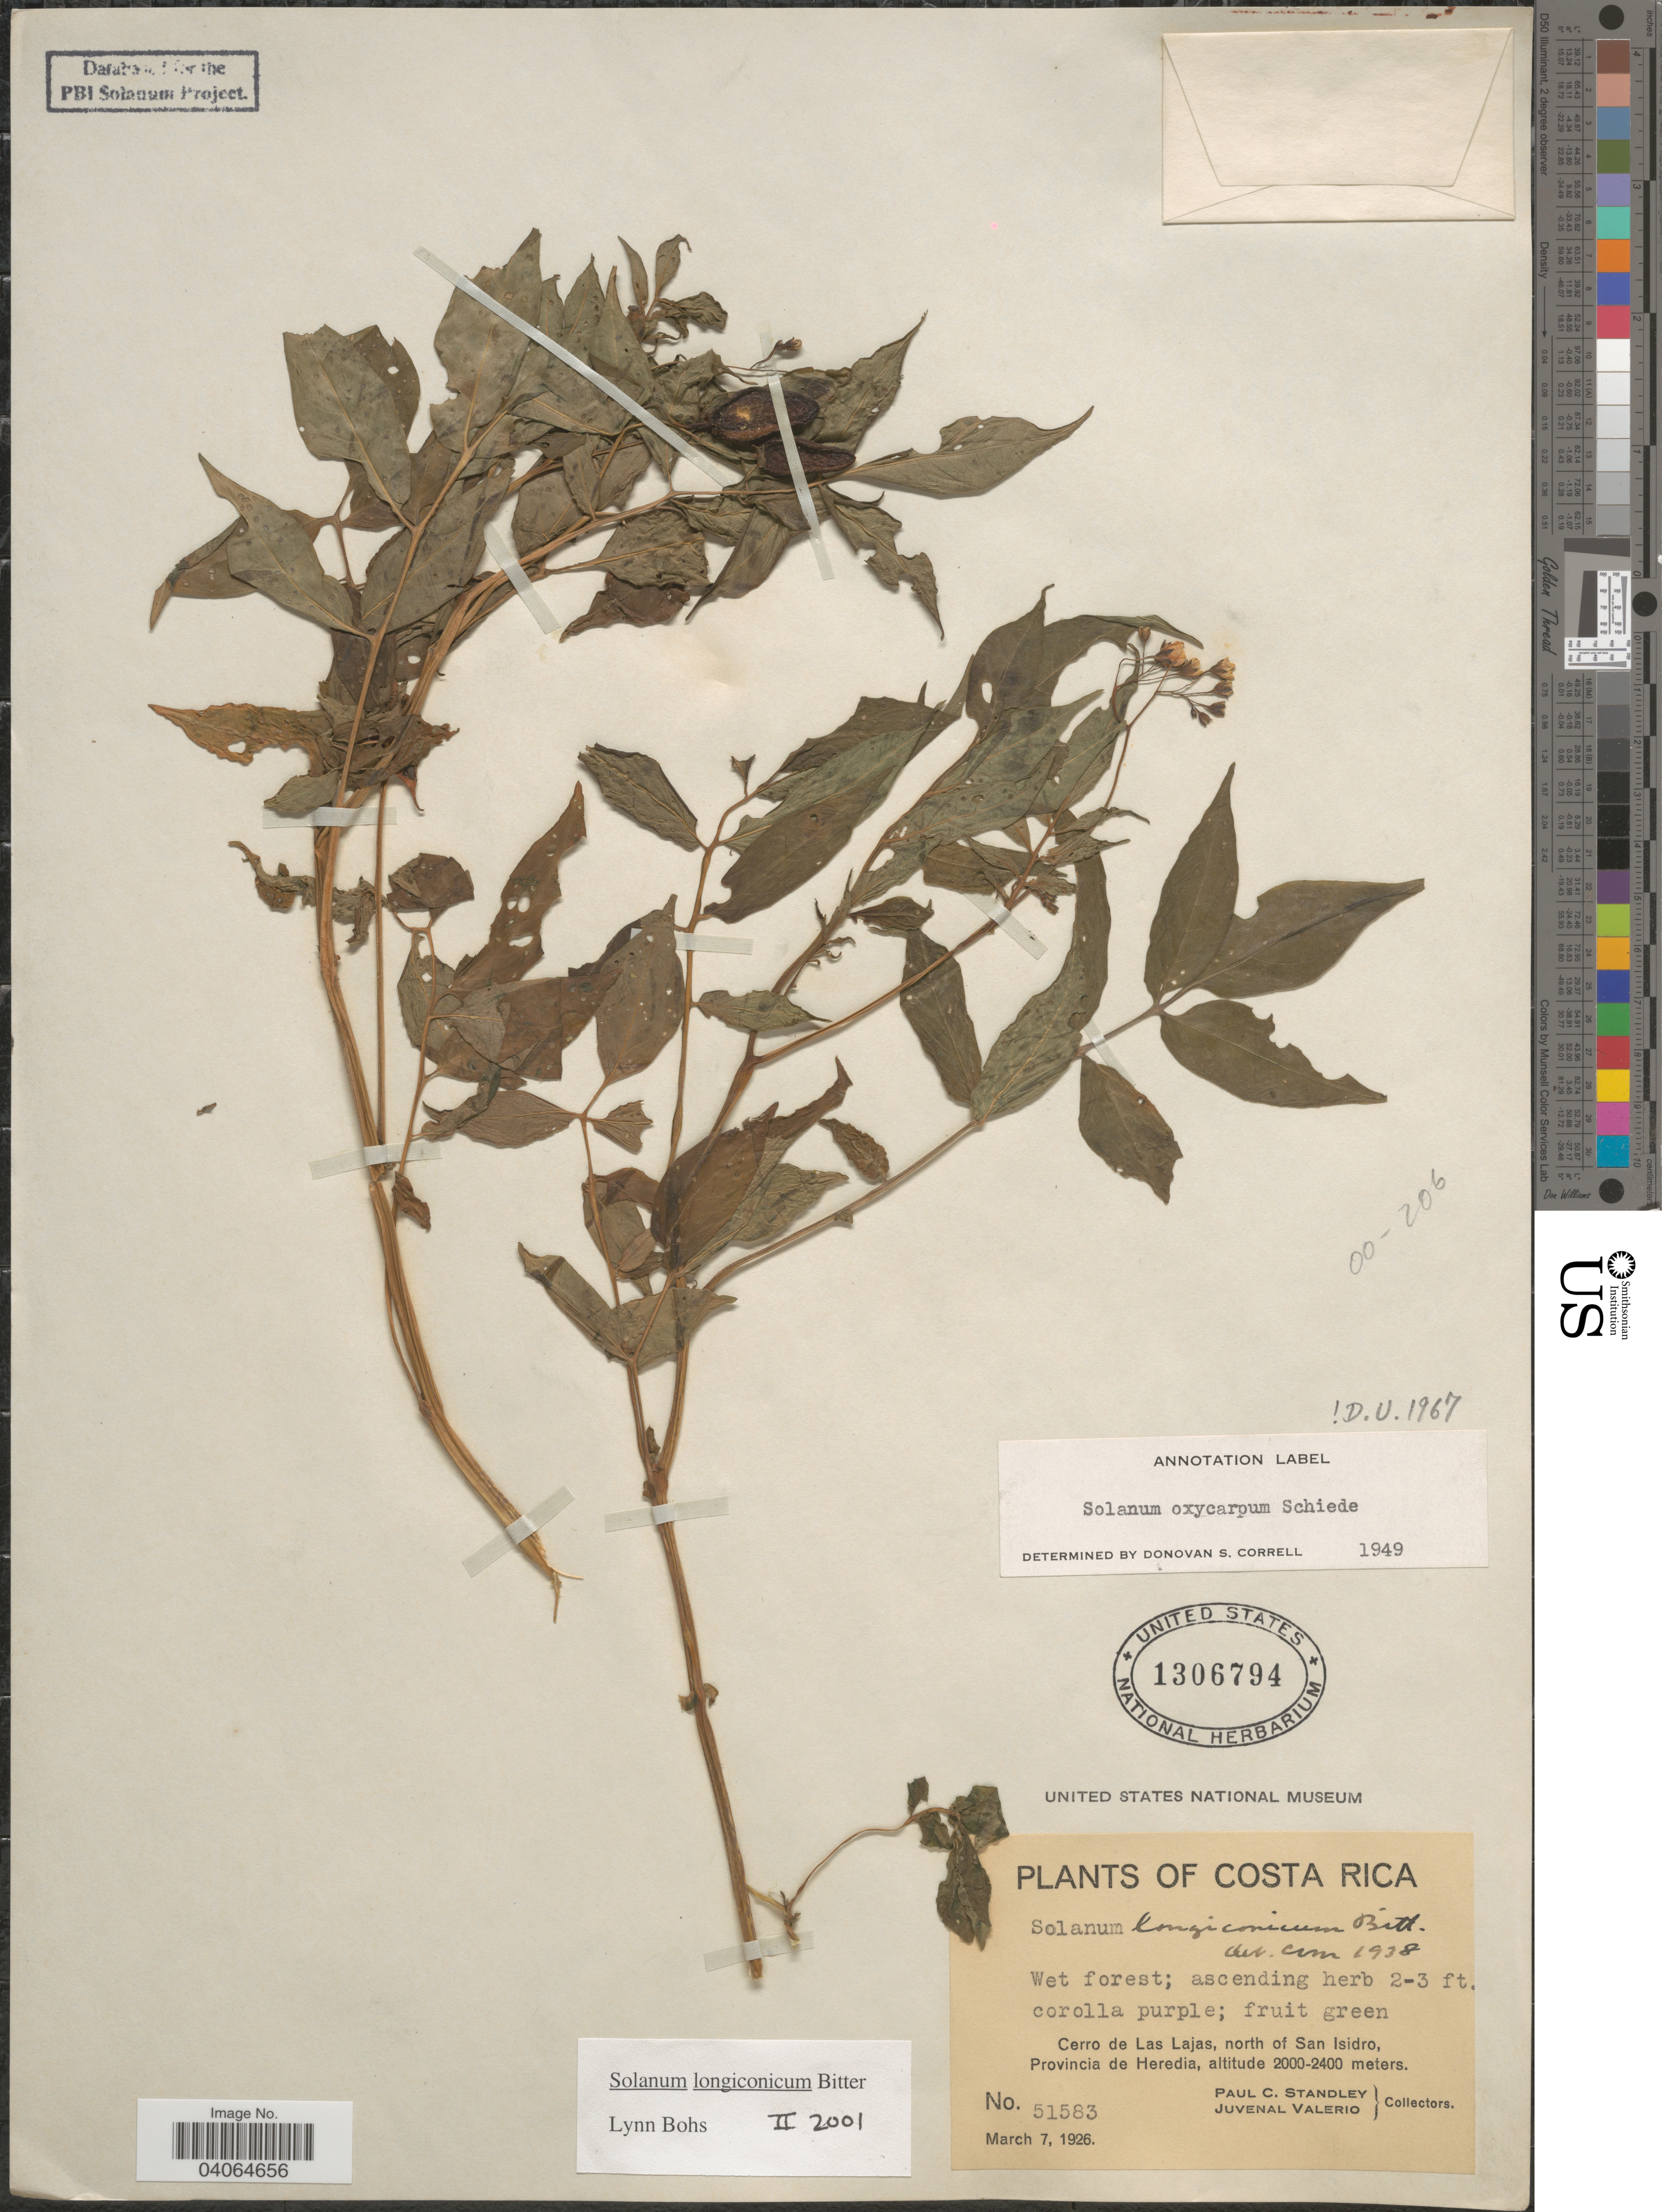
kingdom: Plantae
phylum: Tracheophyta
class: Magnoliopsida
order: Solanales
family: Solanaceae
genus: Solanum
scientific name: Solanum longiconicum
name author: Bitter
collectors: P. C. Standley & J. Valerio R.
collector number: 51583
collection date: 1926-03-07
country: Costa Rica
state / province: Heredia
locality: Cerro de Las Lajas, north of San Isidro.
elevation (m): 2000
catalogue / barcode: US 1306794